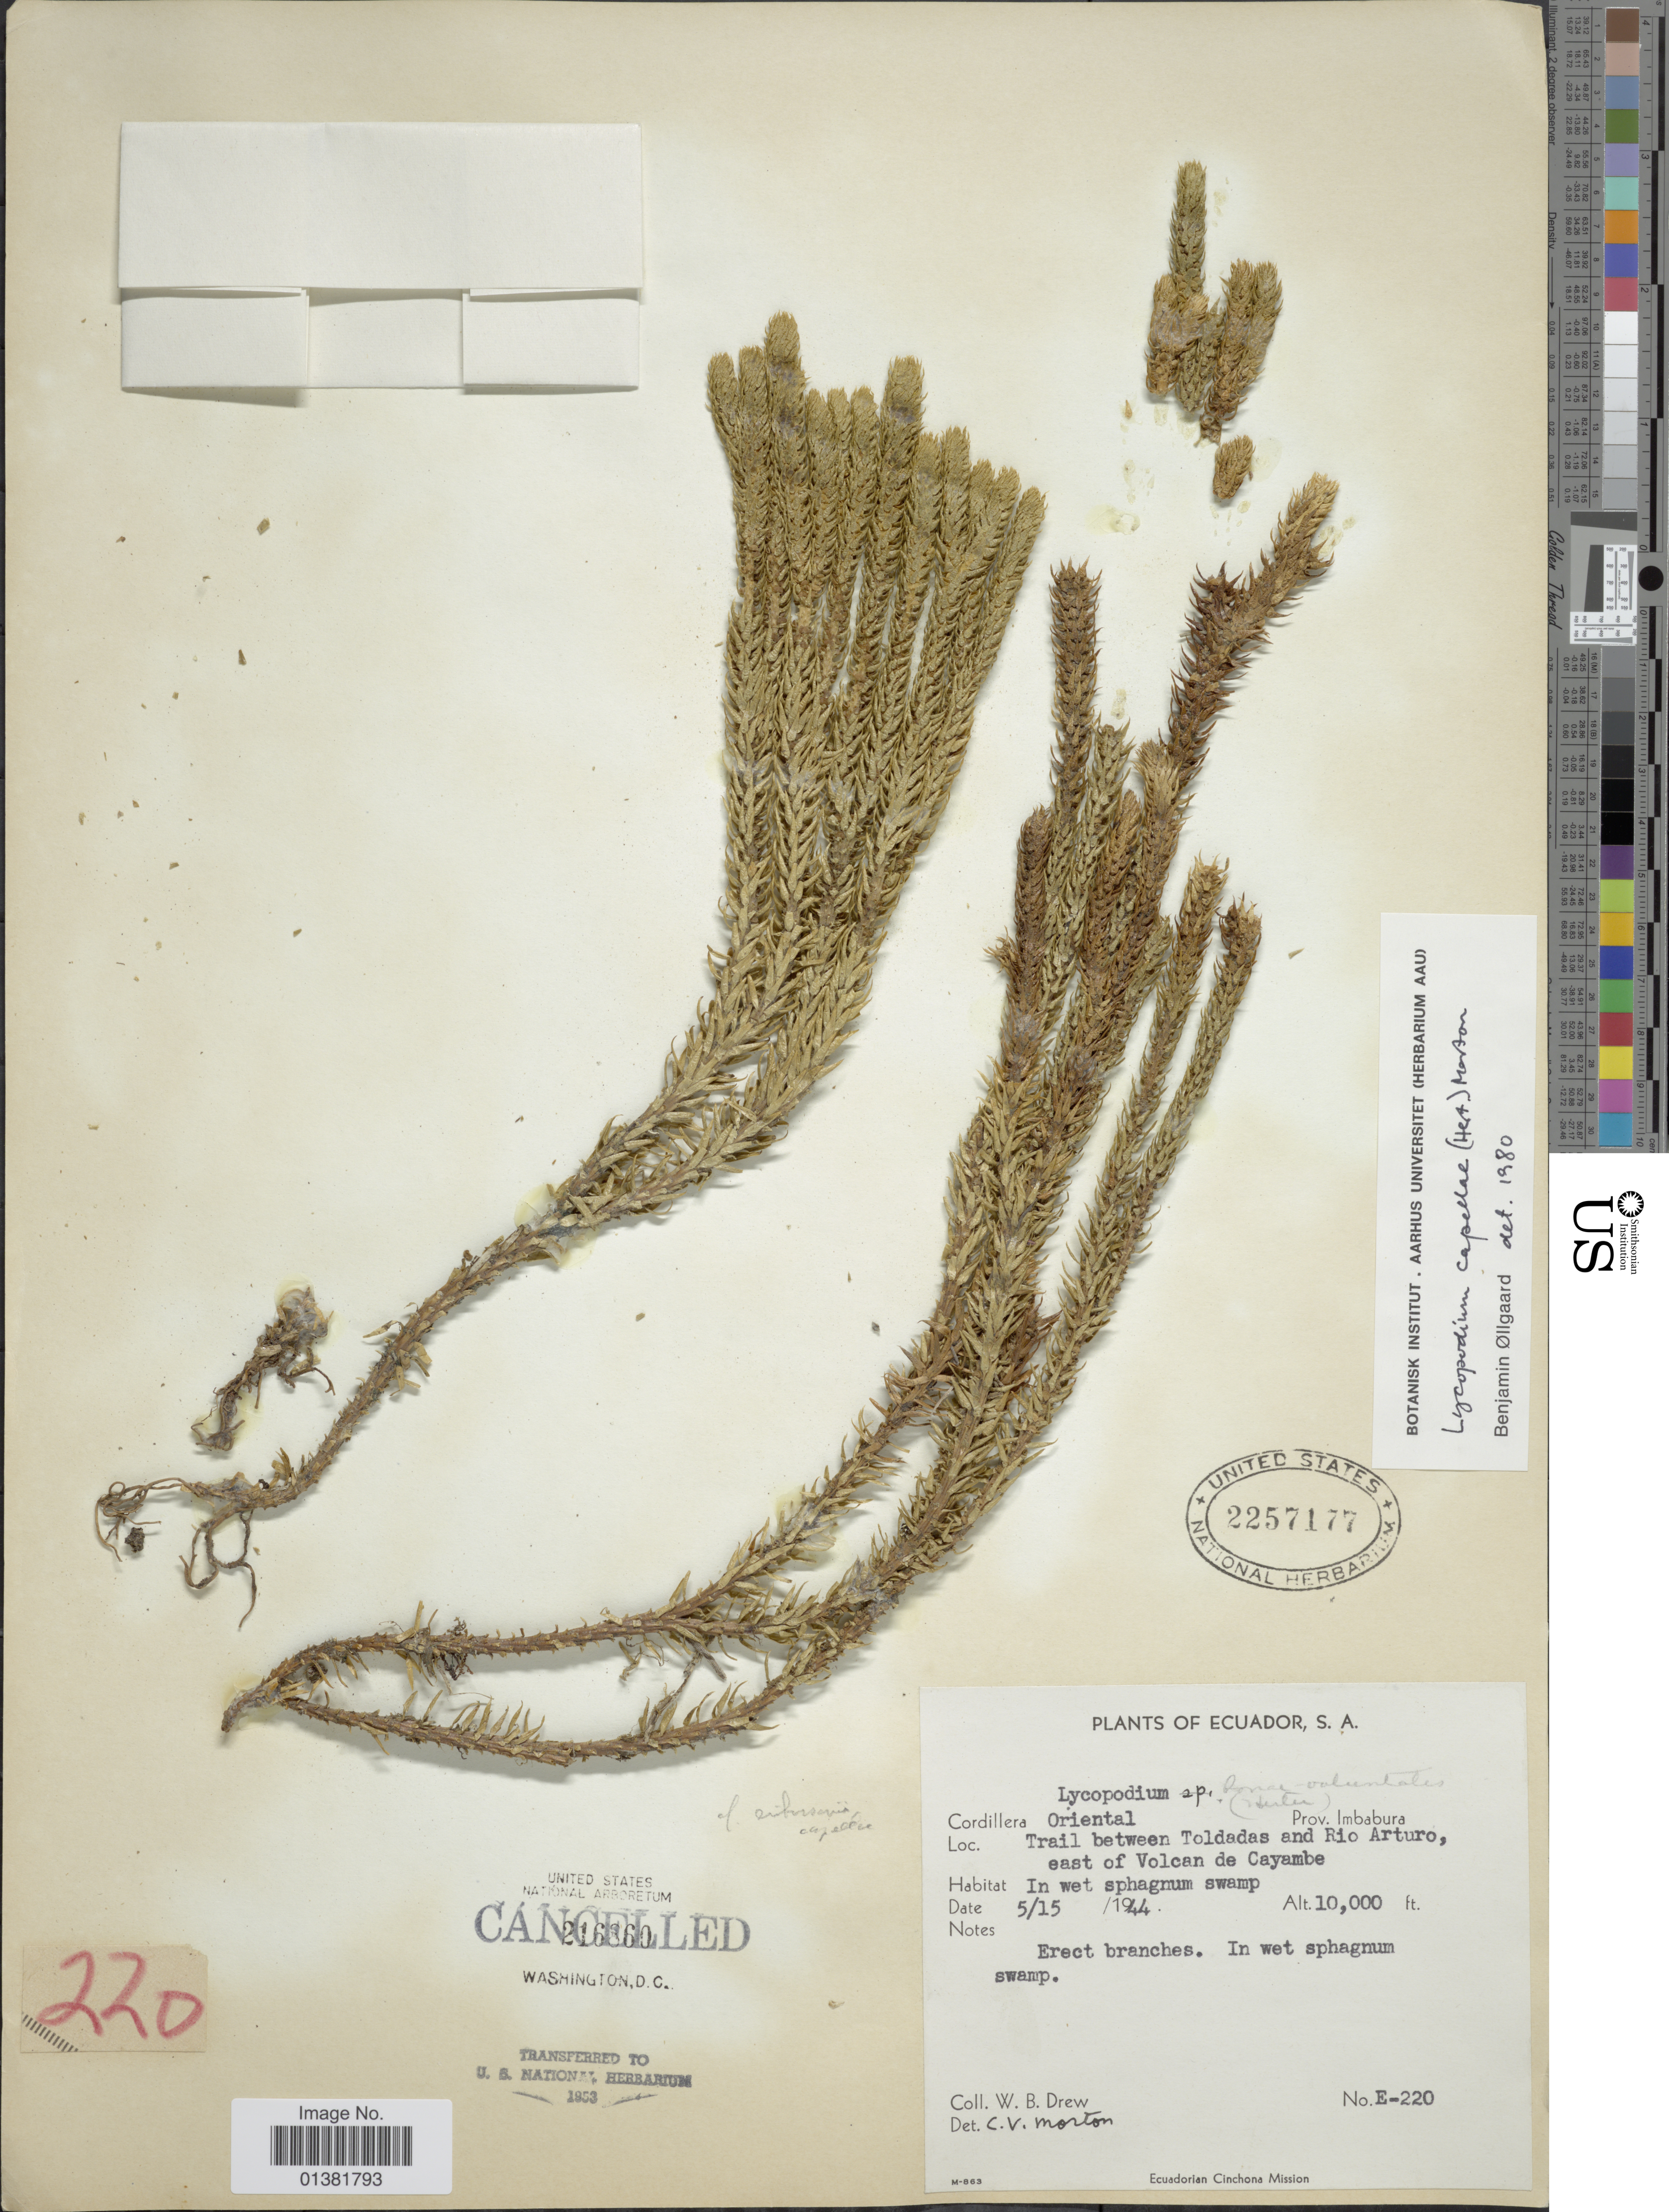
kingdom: Plantae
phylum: Tracheophyta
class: Lycopodiopsida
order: Lycopodiales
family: Lycopodiaceae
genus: Phlegmariurus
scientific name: Phlegmariurus capellae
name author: (Herter) B. Øllg.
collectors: W. B. Drew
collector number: E-220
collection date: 1944-05-15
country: Ecuador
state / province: Imbabura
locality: Cordillera Oriental. Trail between Toldadas and Rio Arturo, east of Volcan de Cayambe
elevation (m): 3048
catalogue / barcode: US 2257177